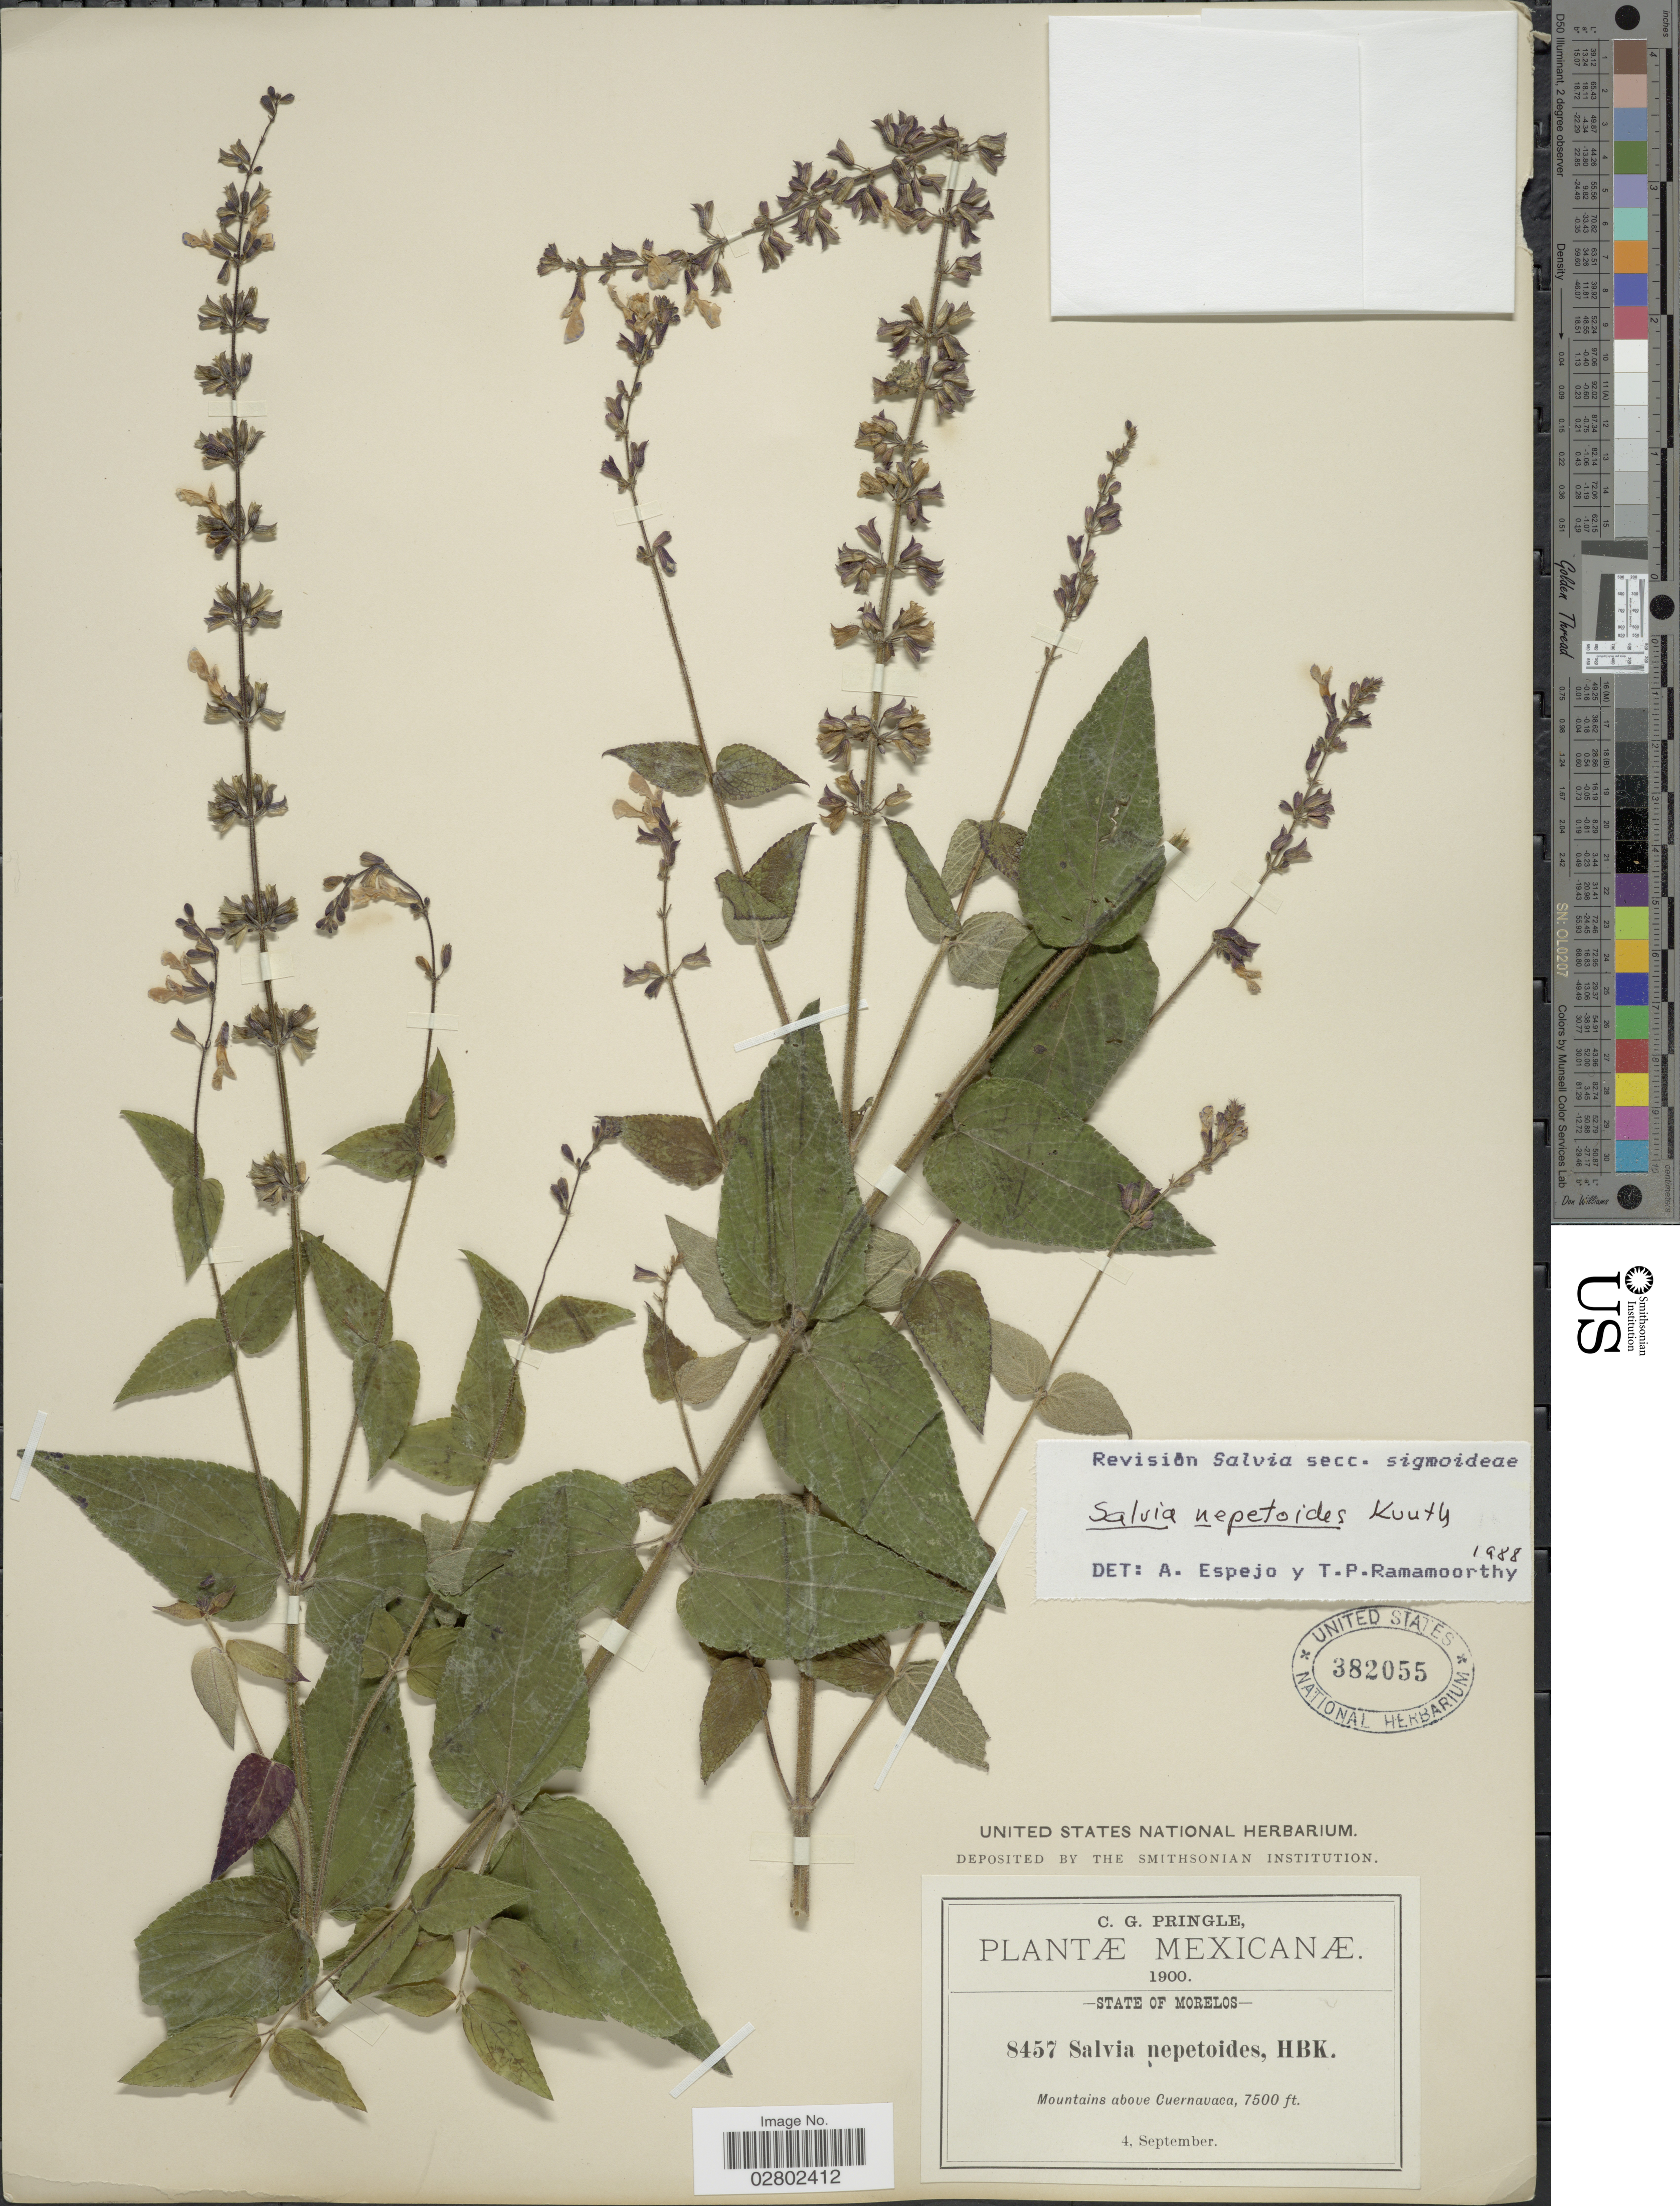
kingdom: Plantae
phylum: Tracheophyta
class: Magnoliopsida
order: Lamiales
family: Lamiaceae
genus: Salvia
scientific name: Salvia nepetoides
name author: Kunth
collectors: C. G. Pringle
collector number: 8457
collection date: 1900-09-04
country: Mexico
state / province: Morelos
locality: Mountains above Cuernavaca.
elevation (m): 2286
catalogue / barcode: US 382055